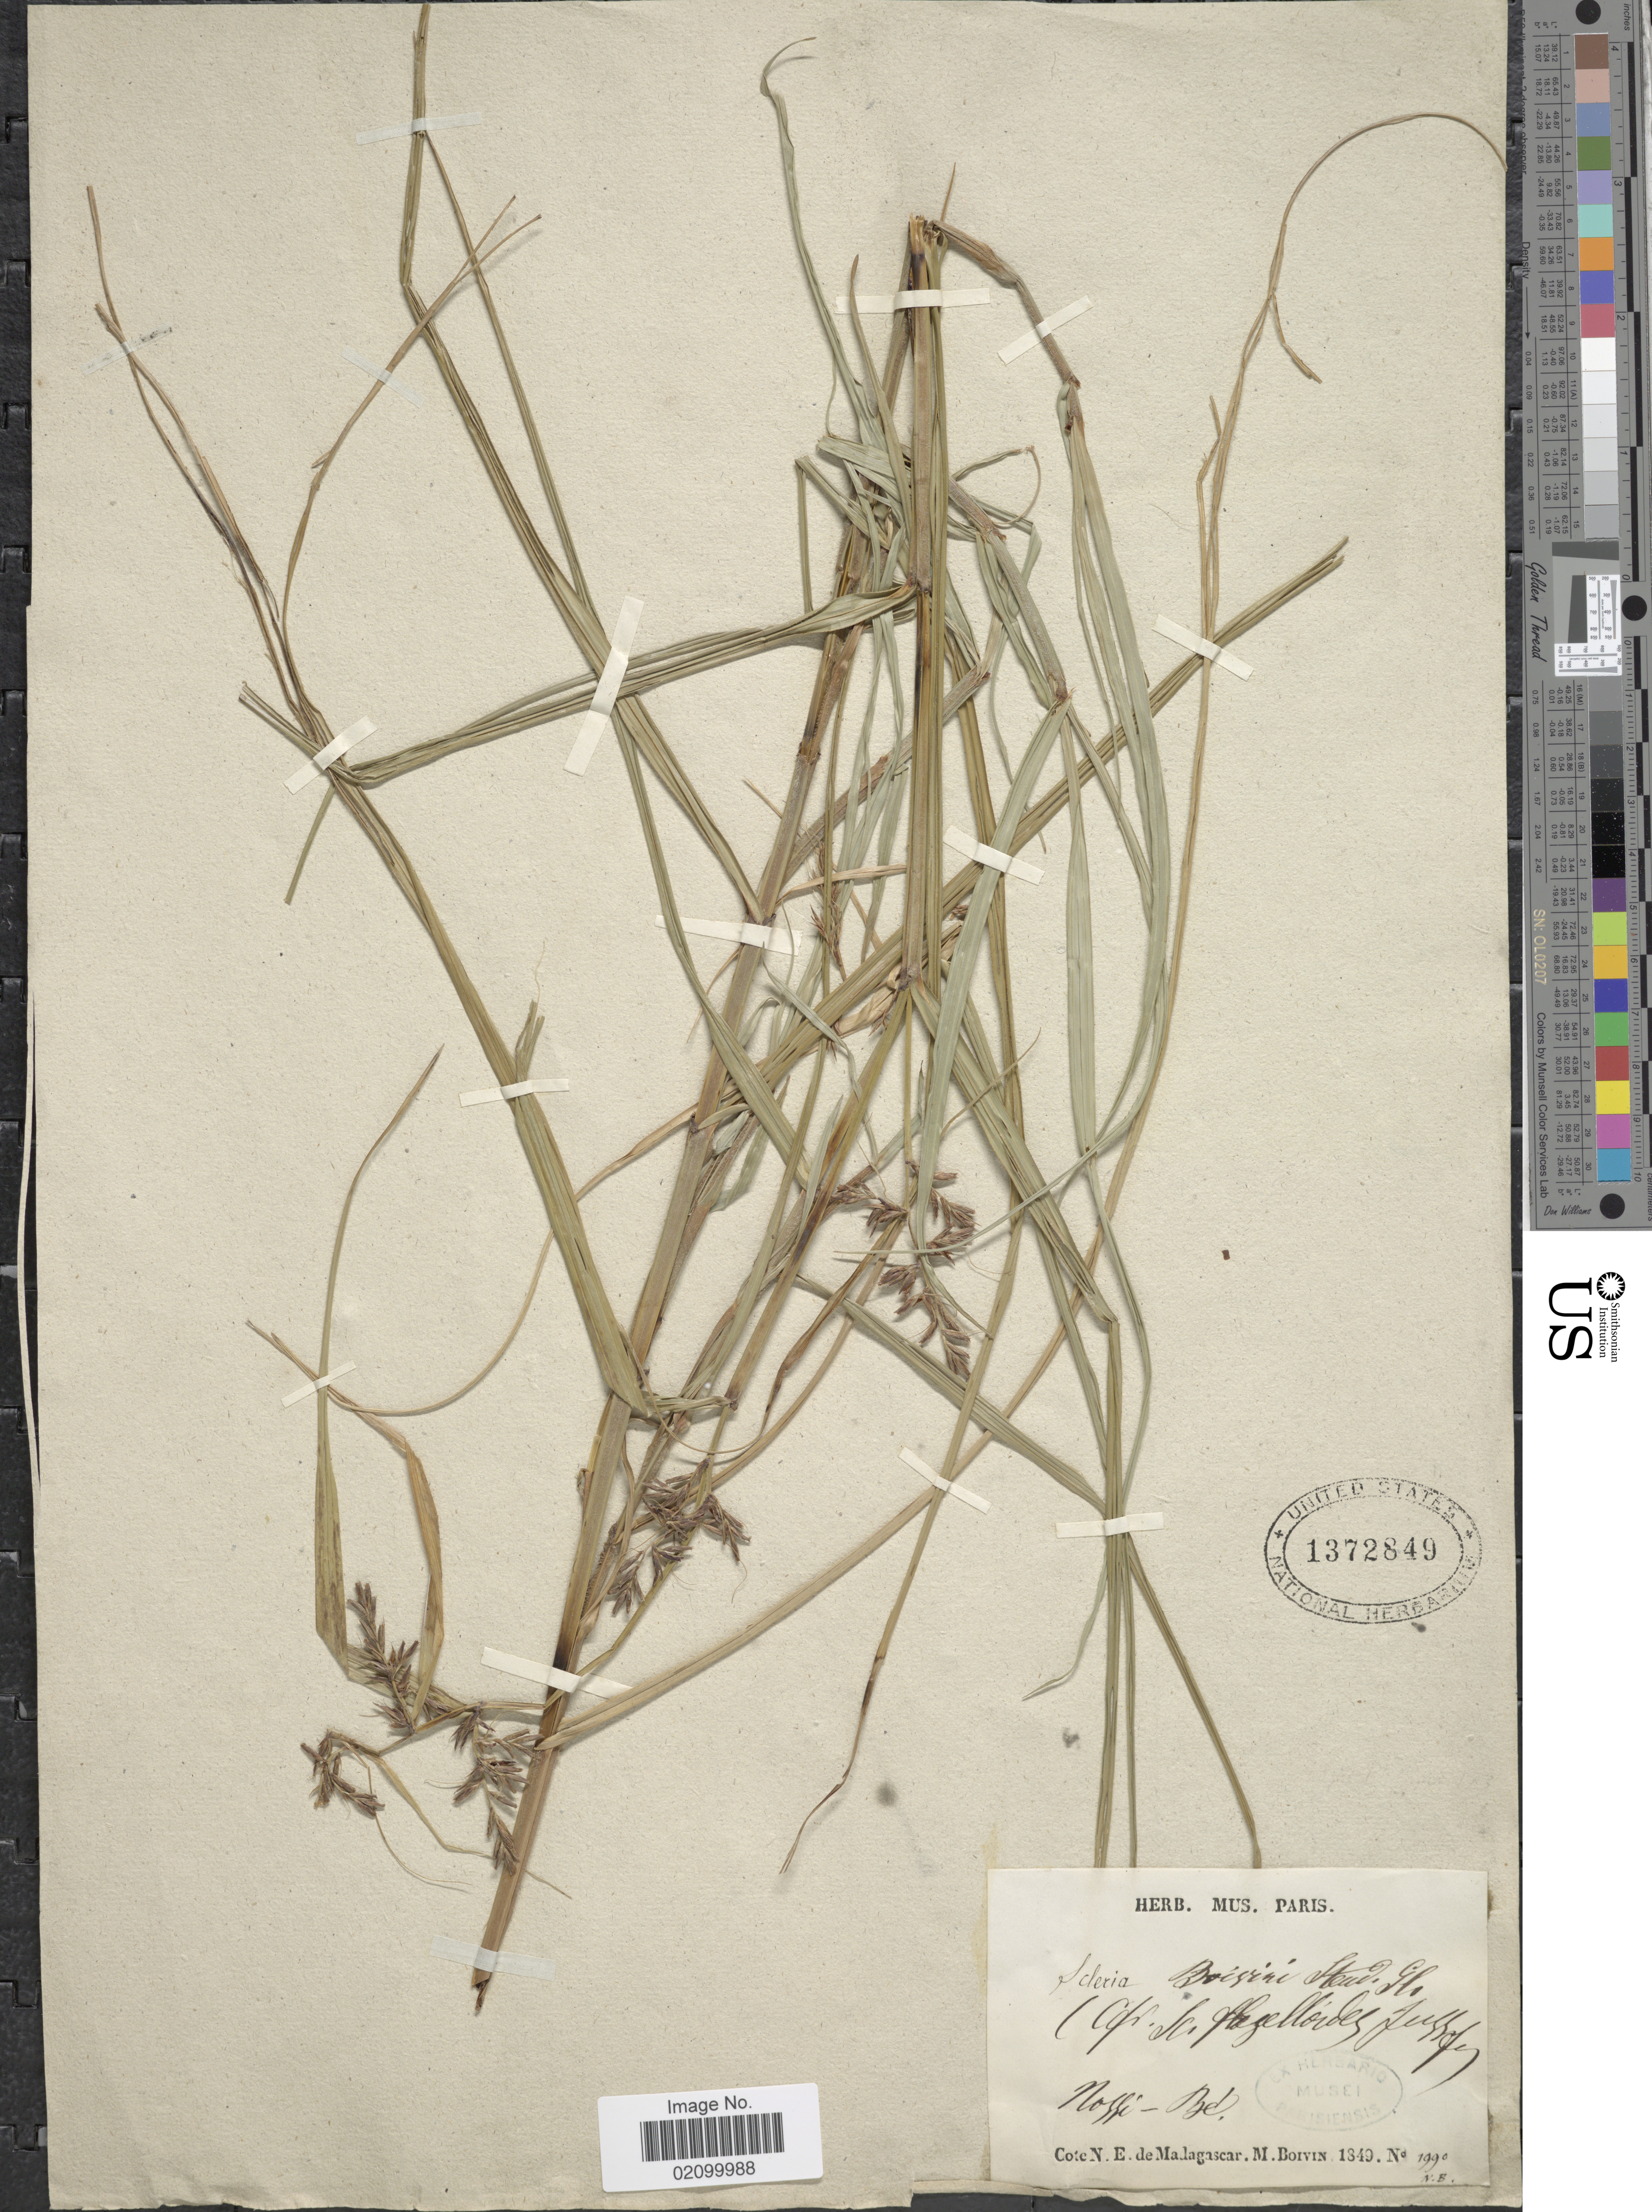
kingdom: Plantae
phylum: Tracheophyta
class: Liliopsida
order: Poales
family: Cyperaceae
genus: Scleria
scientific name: Scleria boivinii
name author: Steud.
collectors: M. Boivin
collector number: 1990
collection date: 1849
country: Madagascar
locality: Nossi Be. N.E. de Madagascar.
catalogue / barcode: US 1372849